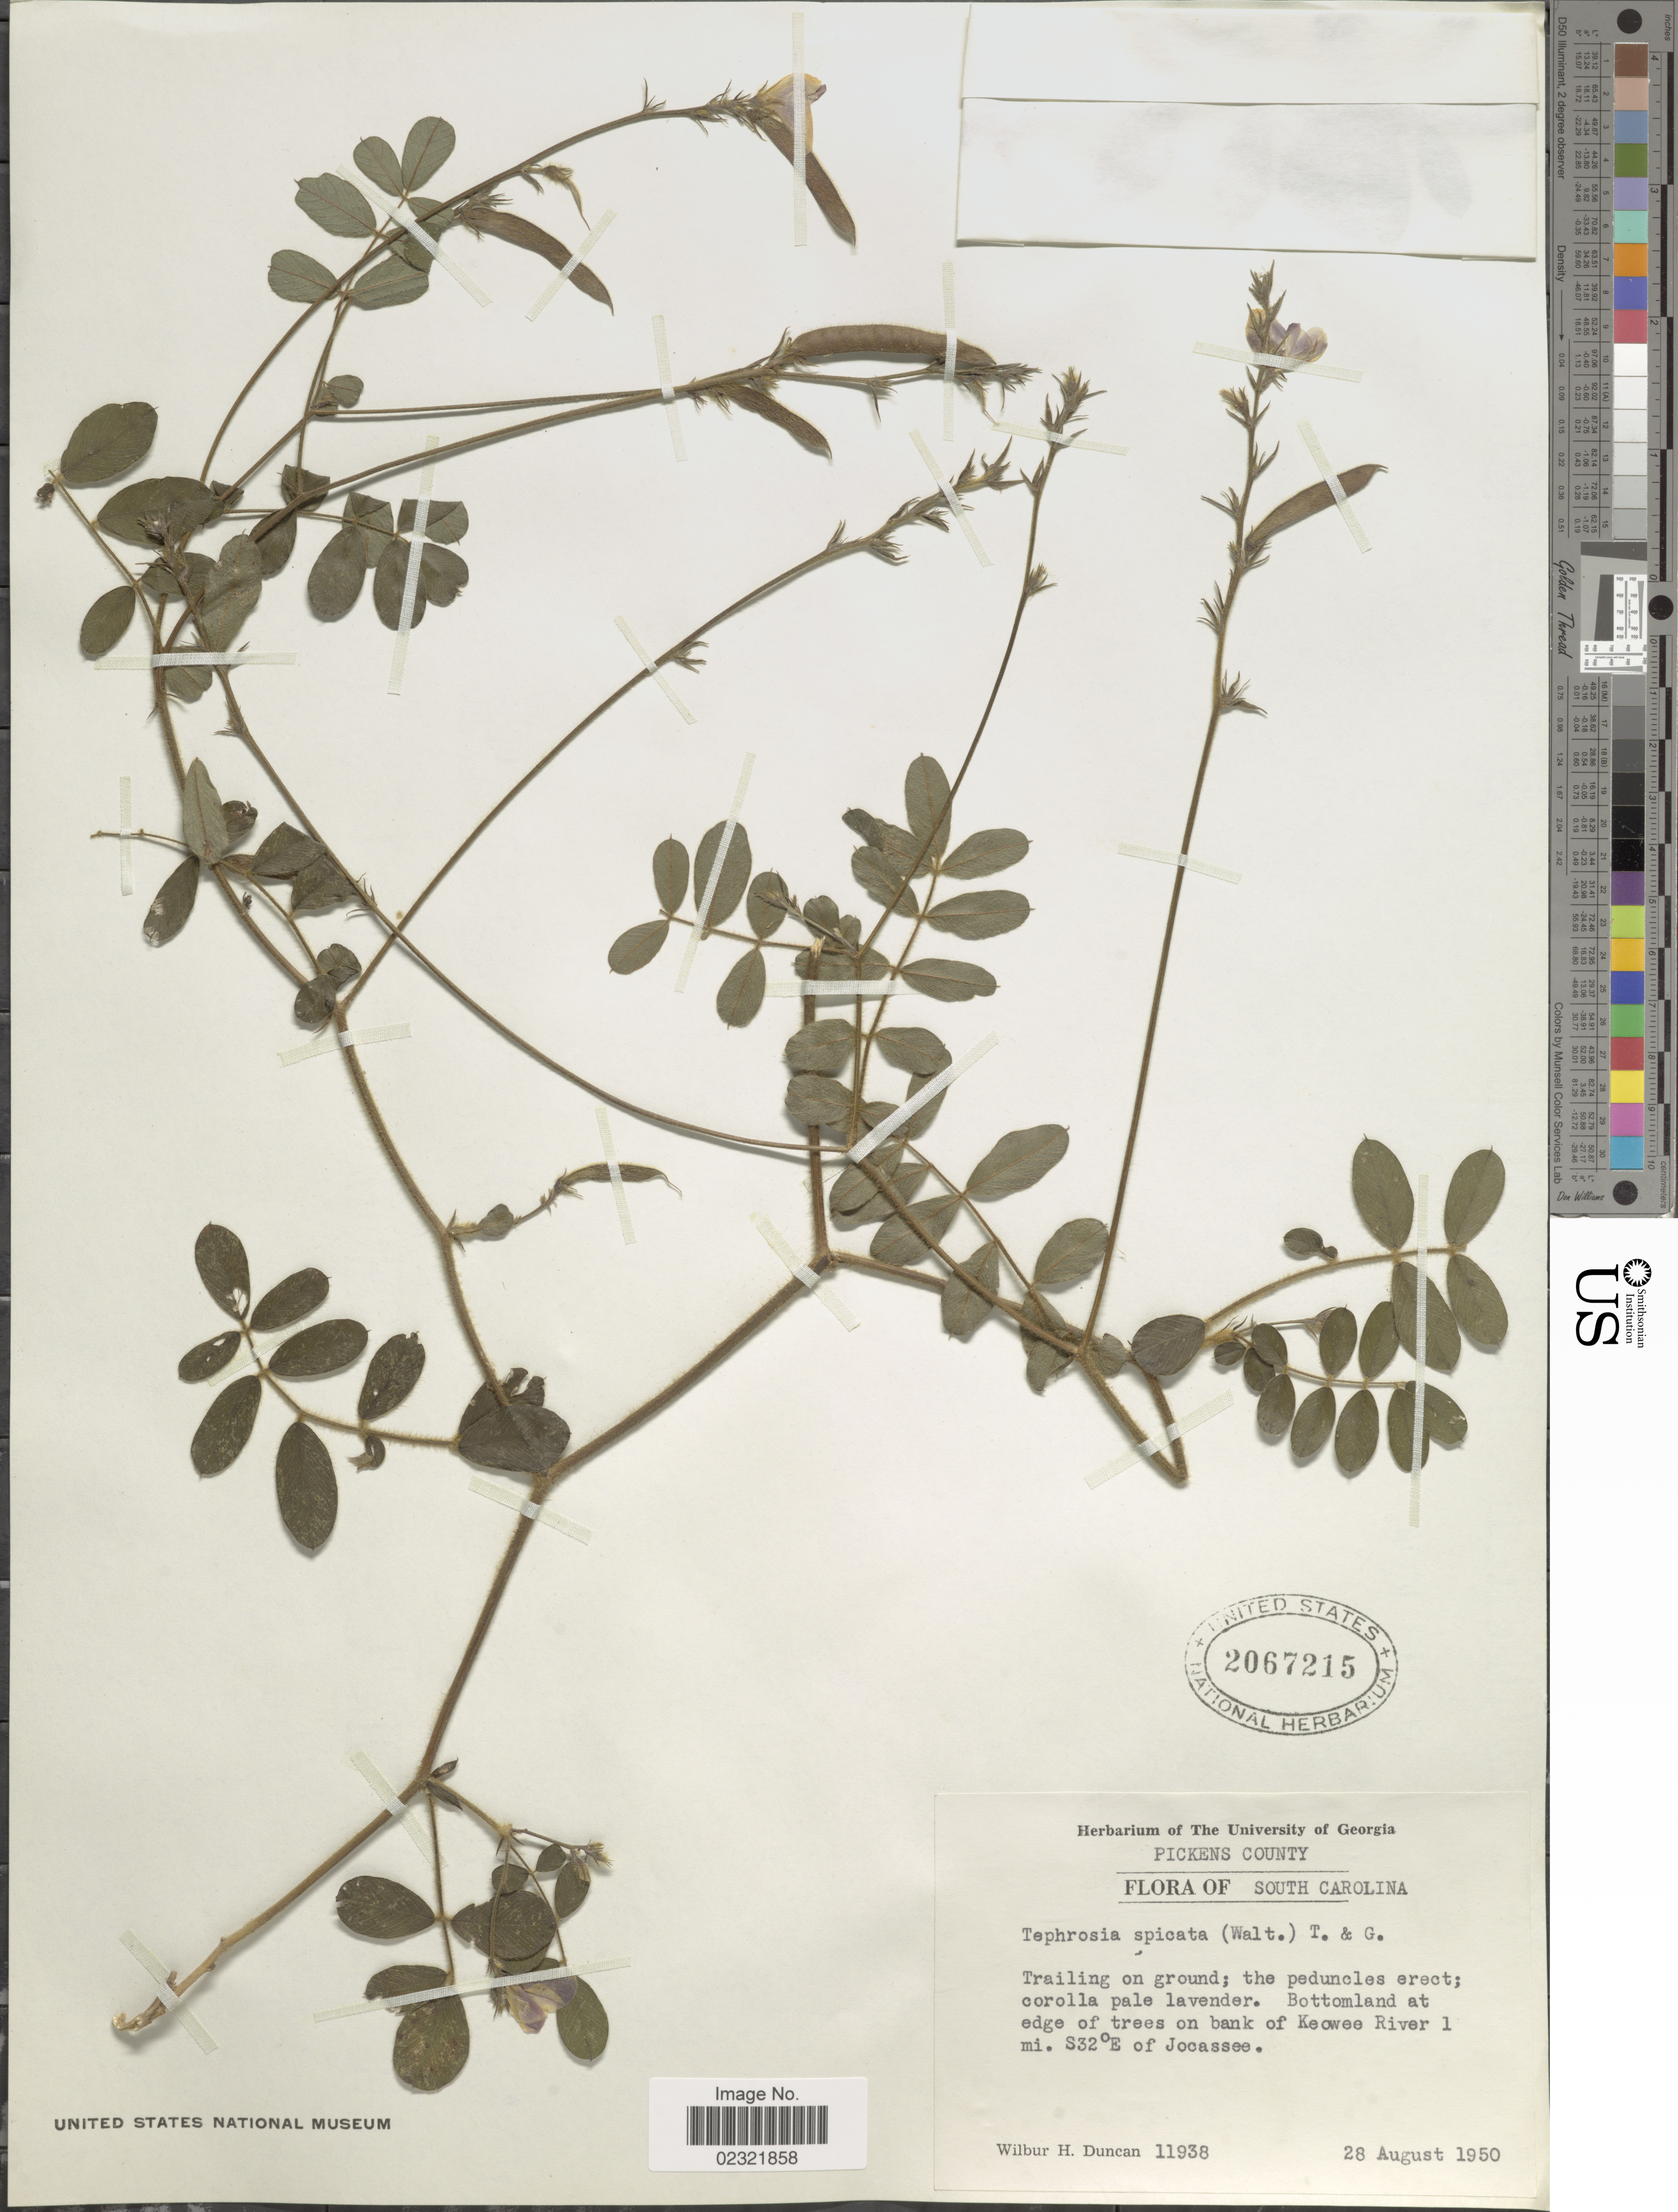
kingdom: Plantae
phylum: Tracheophyta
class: Magnoliopsida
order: Fabales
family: Fabaceae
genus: Tephrosia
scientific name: Tephrosia spicata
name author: (Walter) Torr. & A. Gray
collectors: W. H. Duncan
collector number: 11938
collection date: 1950-08-28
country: United States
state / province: South Carolina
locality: Pickens County, Bottomland at edge of trees on bank of Keowee River 1 mi. S32°E of Jocassee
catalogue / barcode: US 2067215